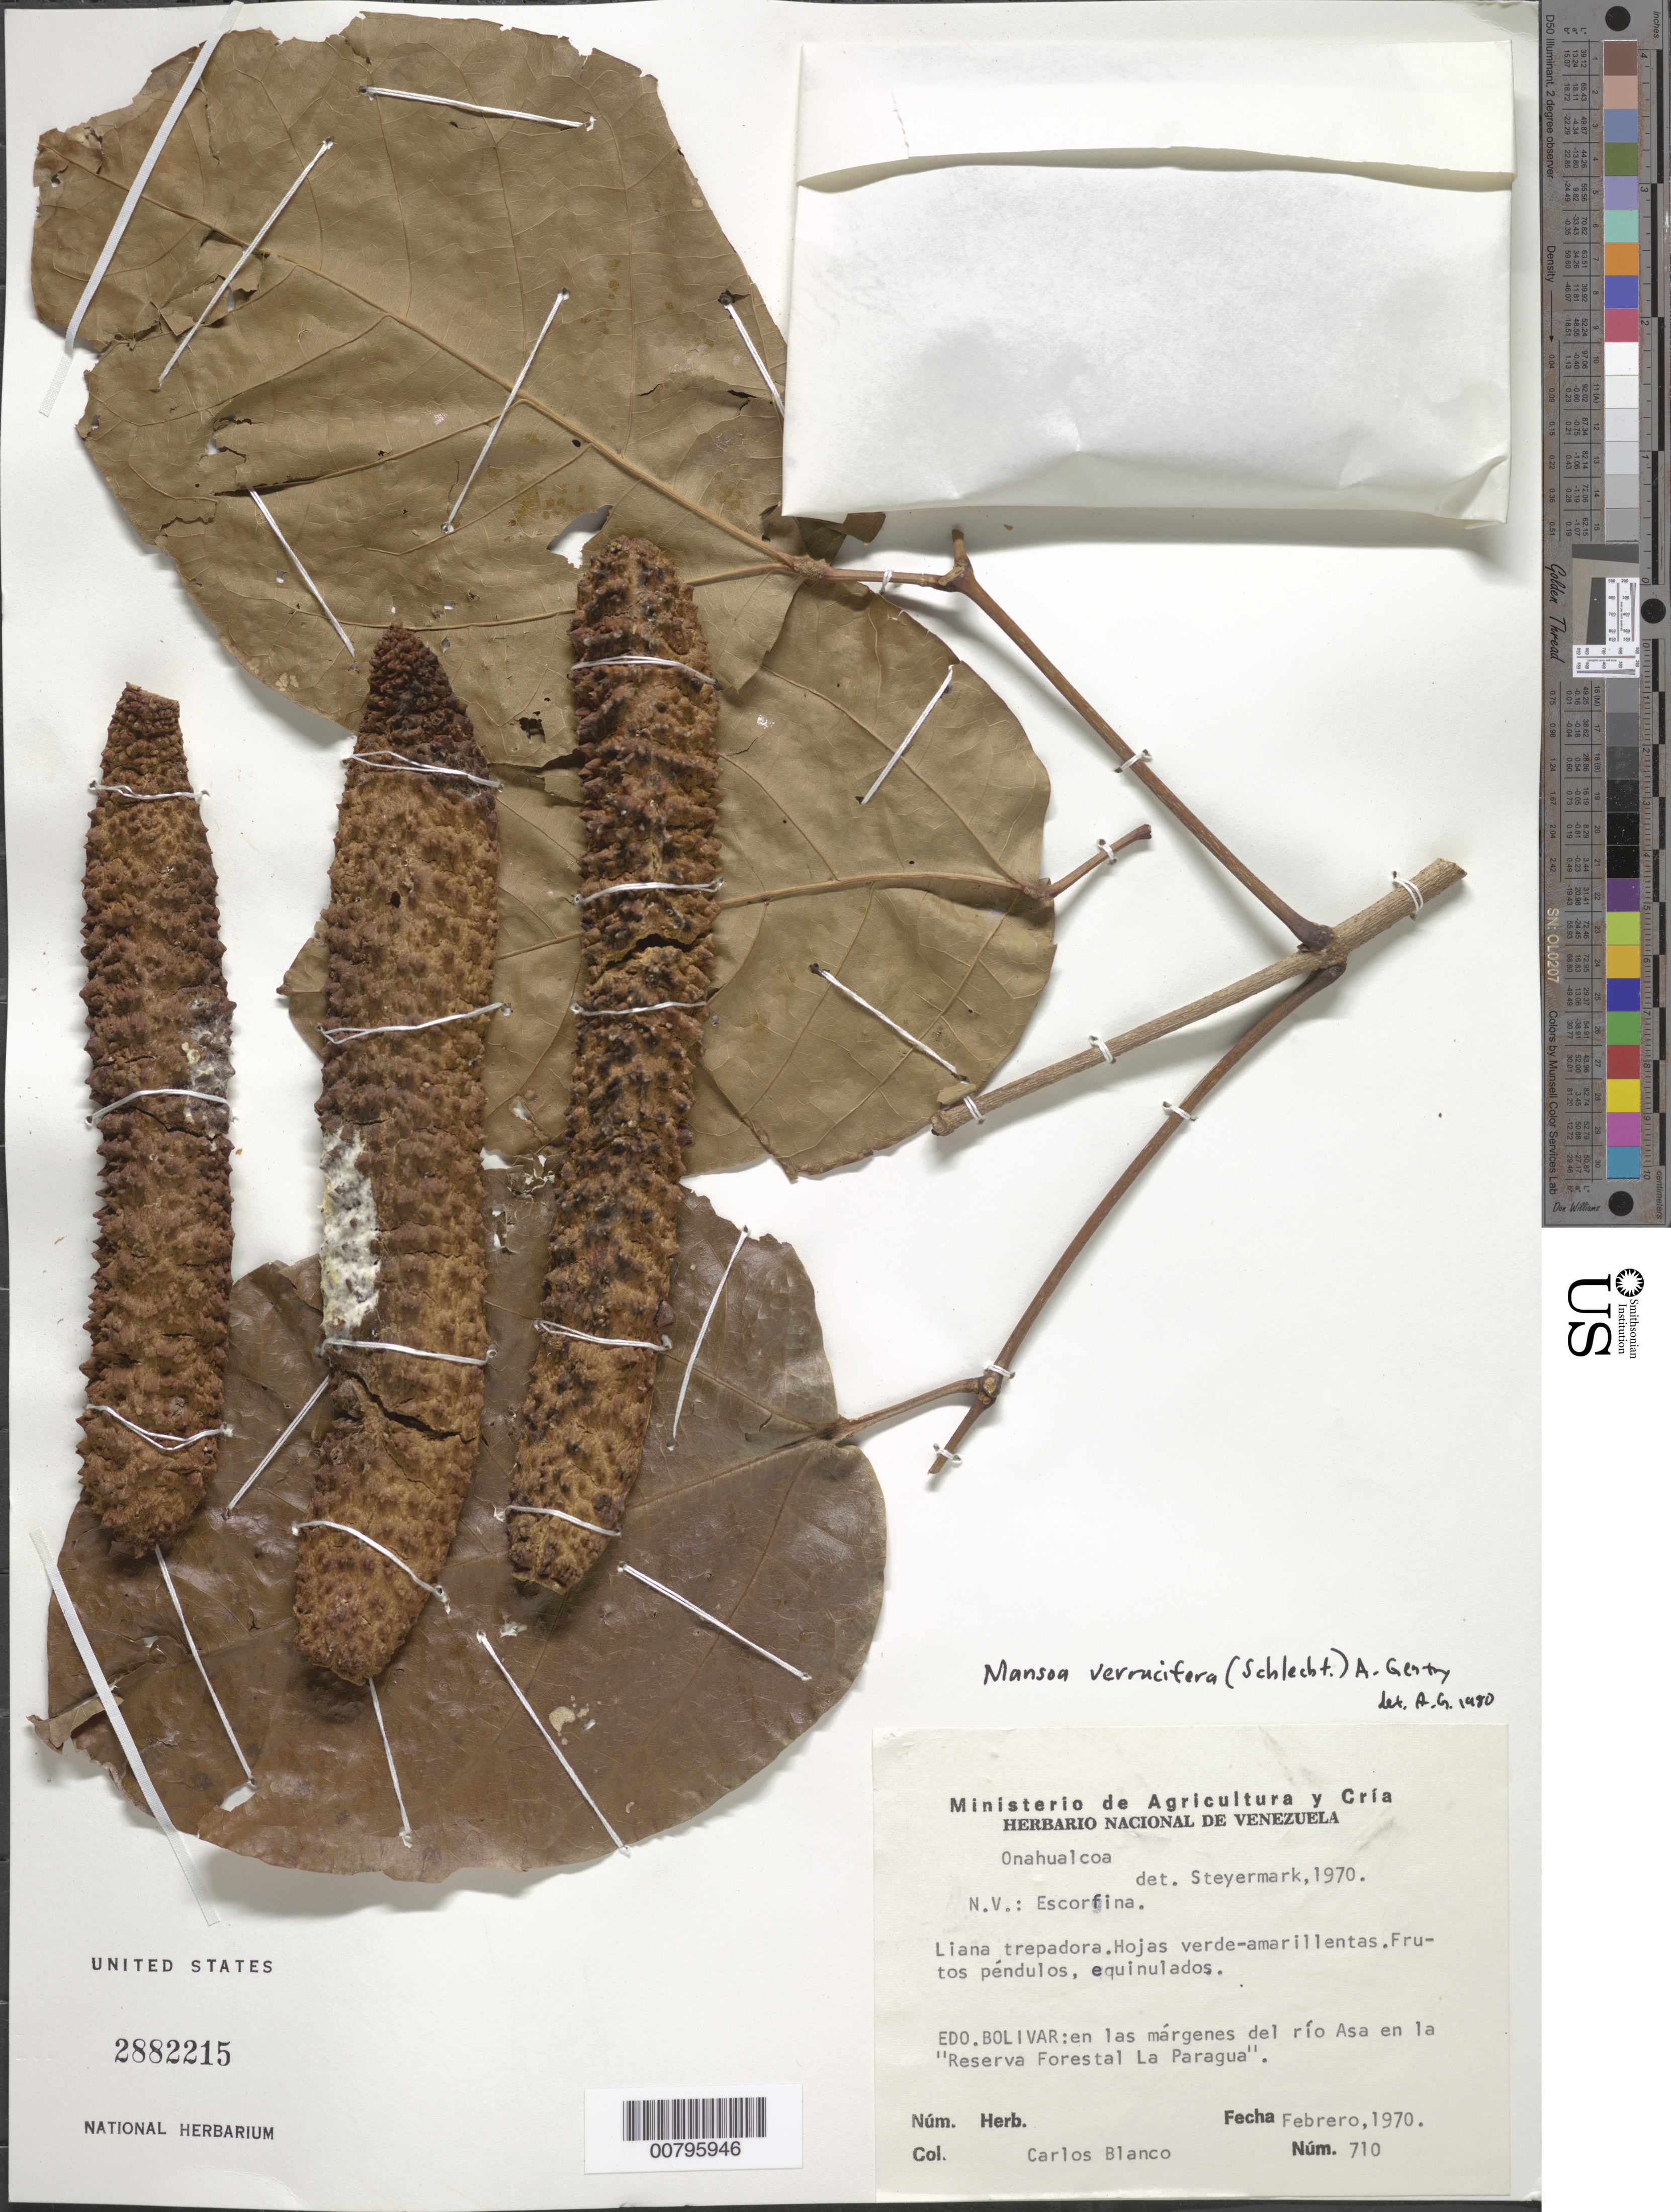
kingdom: Plantae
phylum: Tracheophyta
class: Magnoliopsida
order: Lamiales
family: Bignoniaceae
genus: Mansoa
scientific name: Mansoa verrucifera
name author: (Schltdl.) A.H. Gentry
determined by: Gentry, A. H.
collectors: C. A. Blanco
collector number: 710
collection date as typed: Feb-70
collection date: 1970-02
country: Venezuela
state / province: Bolívar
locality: Reserva Forestal "La Paragua"; Río Asa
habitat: Along river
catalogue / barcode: US 2882215